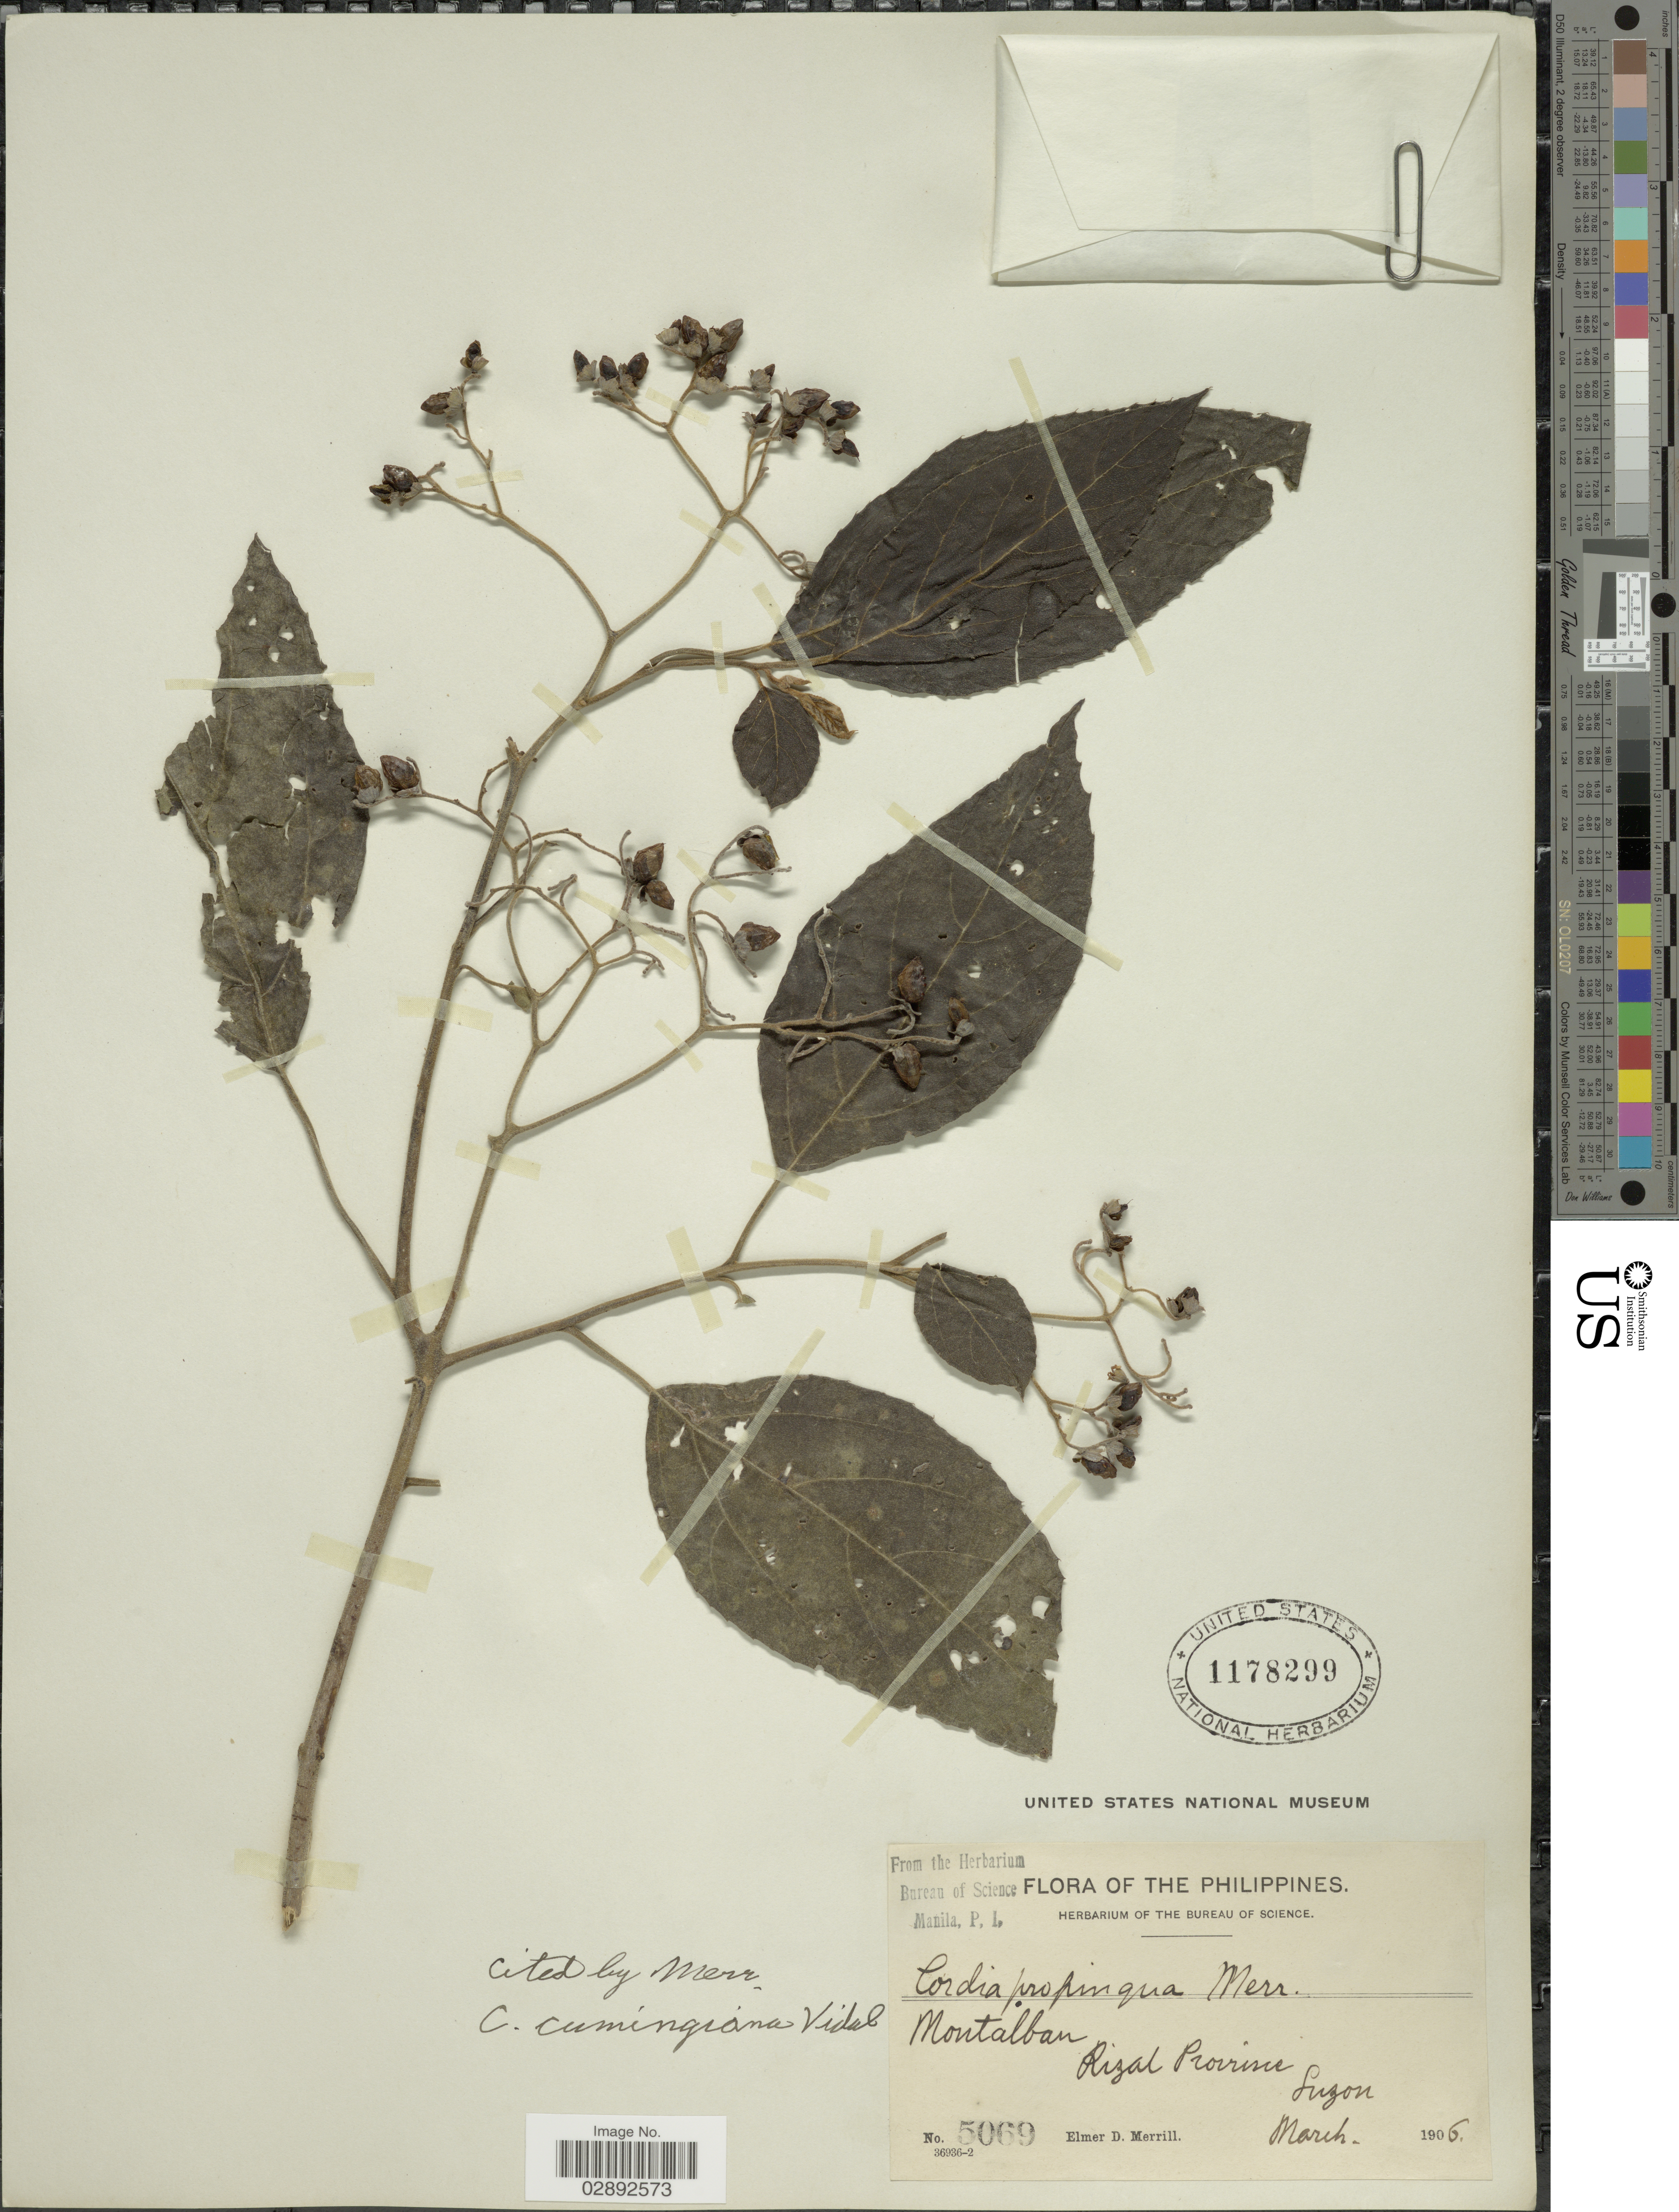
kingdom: Plantae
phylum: Tracheophyta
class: Magnoliopsida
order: Boraginales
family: Cordiaceae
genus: Cordia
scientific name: Cordia cumingiana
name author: Vidal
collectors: E. D. Merrill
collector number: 5069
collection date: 1906-03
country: Philippines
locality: Montalban. Rizal Province. Luzon.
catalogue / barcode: US 1178299